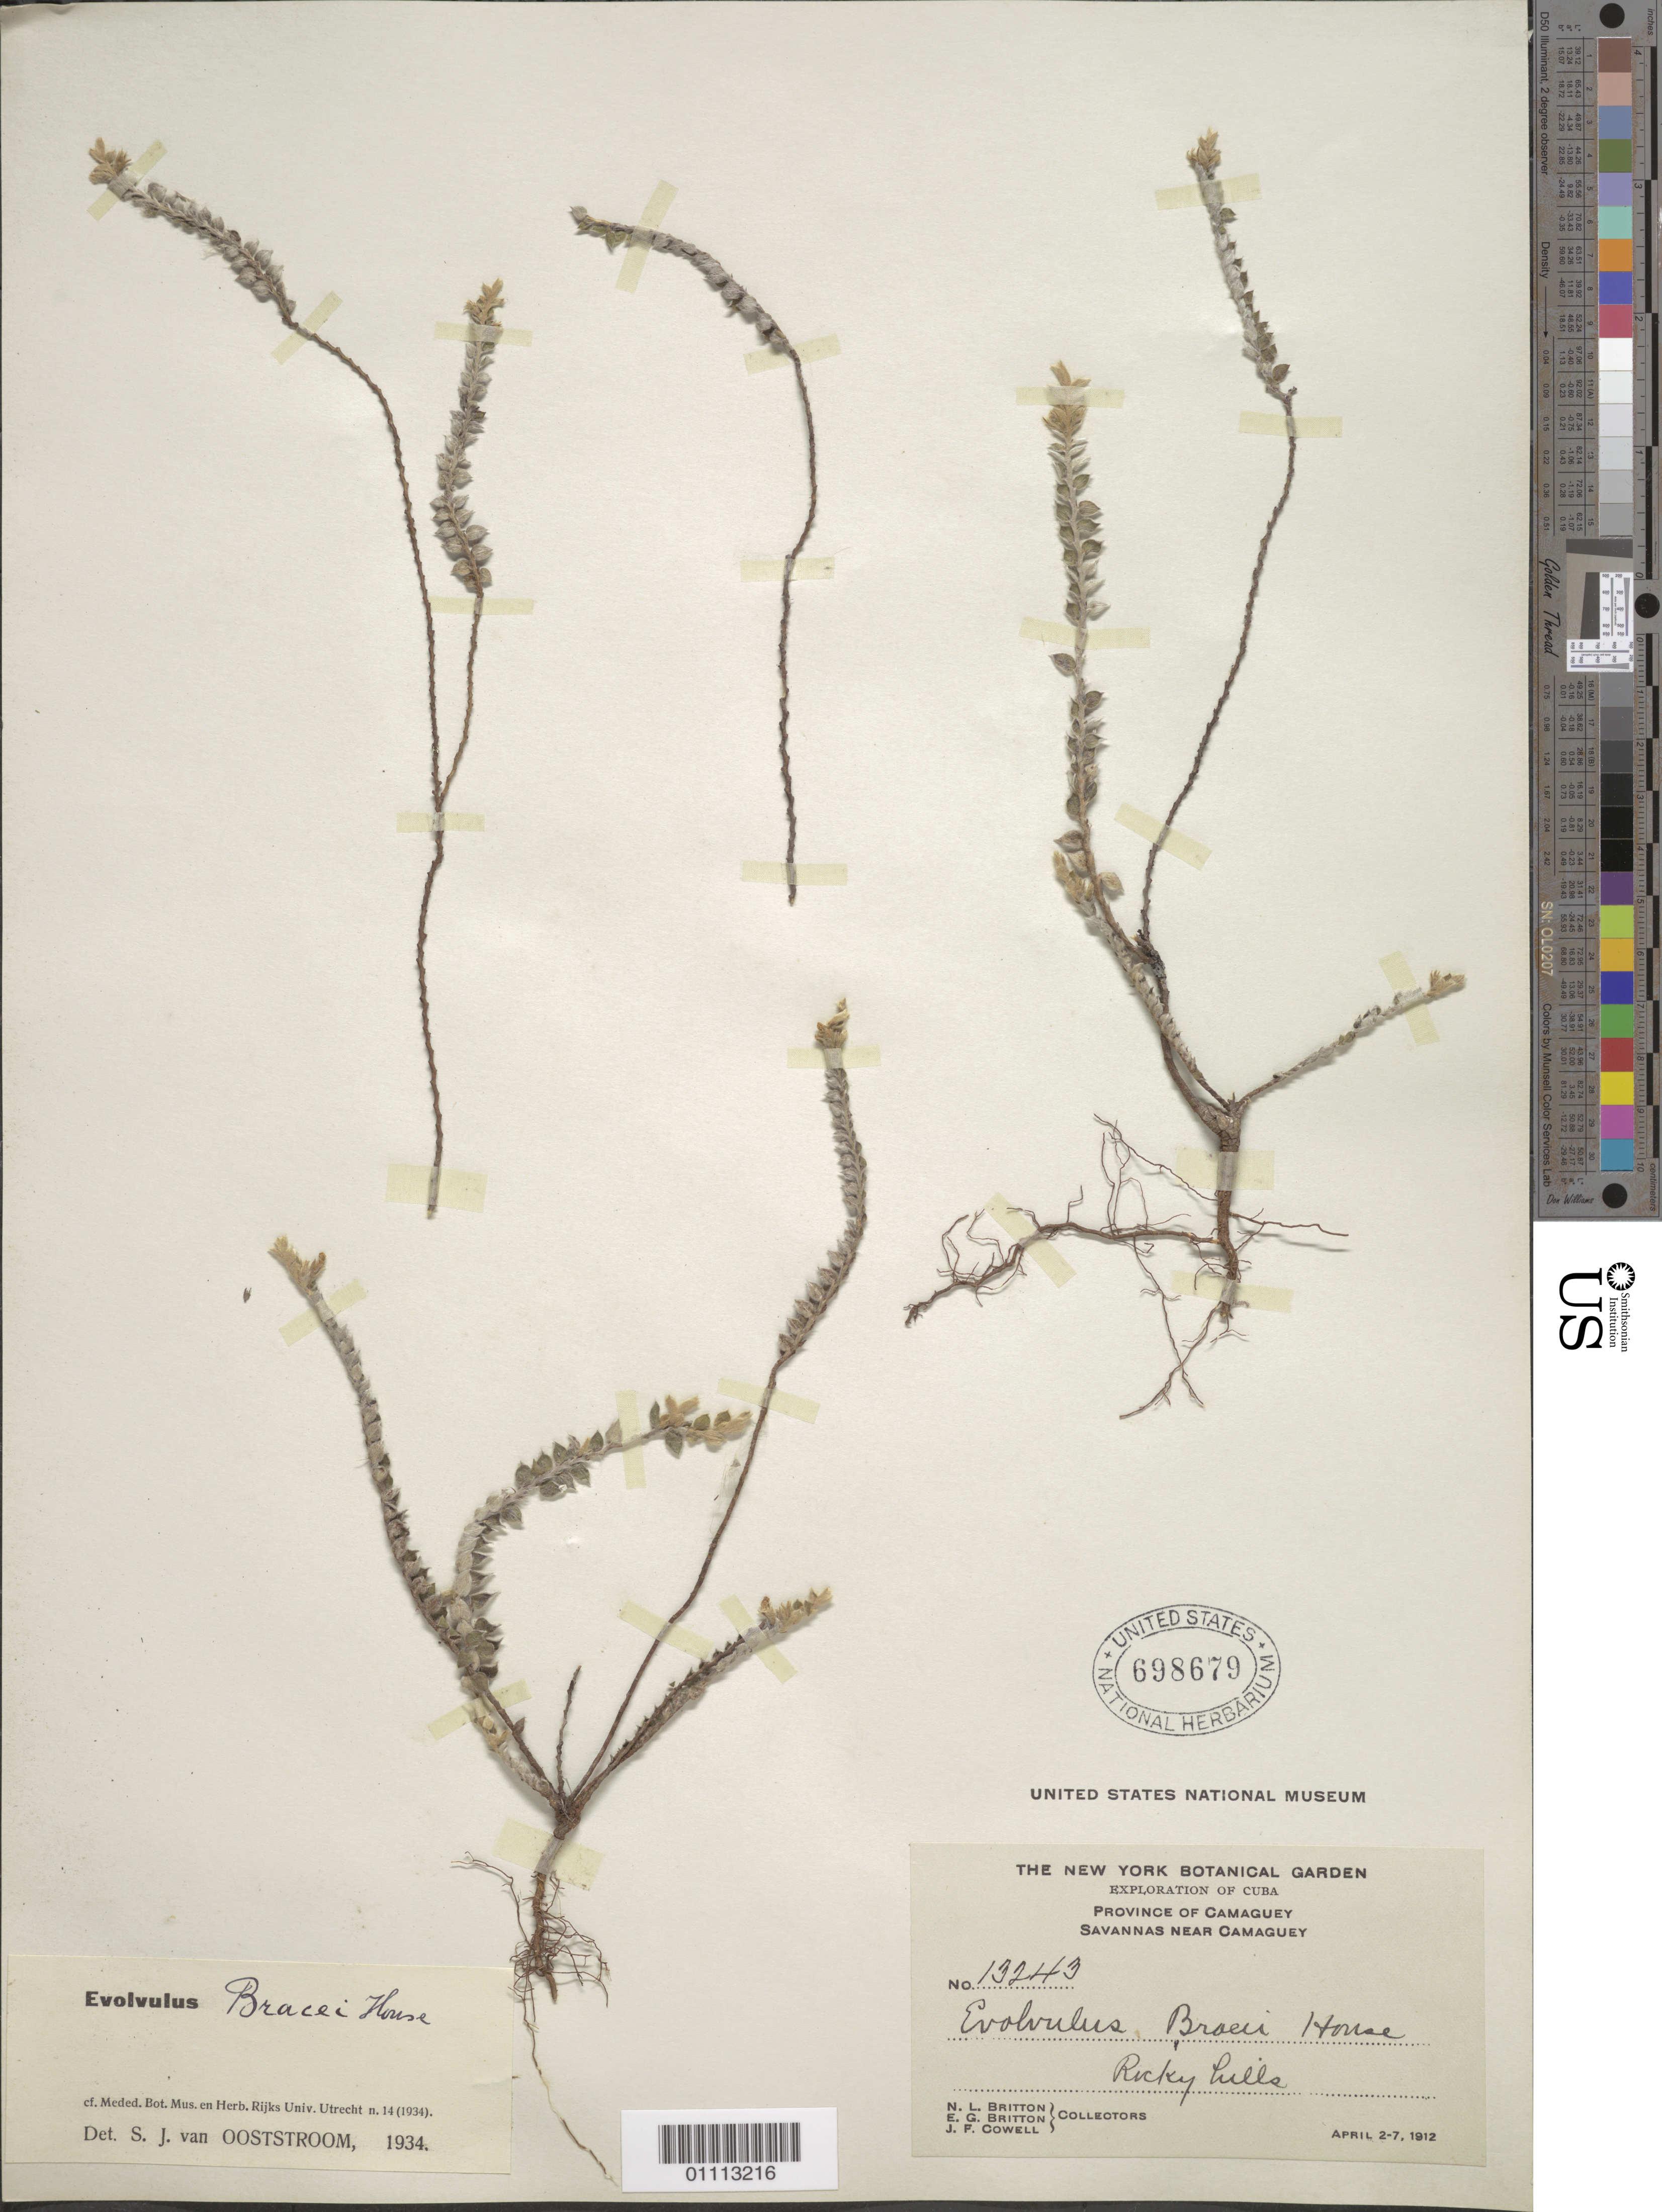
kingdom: Plantae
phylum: Tracheophyta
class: Magnoliopsida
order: Solanales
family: Convolvulaceae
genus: Evolvulus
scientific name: Evolvulus bracei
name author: House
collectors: N. Britton, E. G. Britton & J. F. Cowell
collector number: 13243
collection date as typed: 02 Apr 1912 to 07 Apr 1912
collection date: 1912-04-02/1912-04-07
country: Cuba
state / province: Camagüey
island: Cuba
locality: Savannas near Camaguey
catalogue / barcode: US 698679